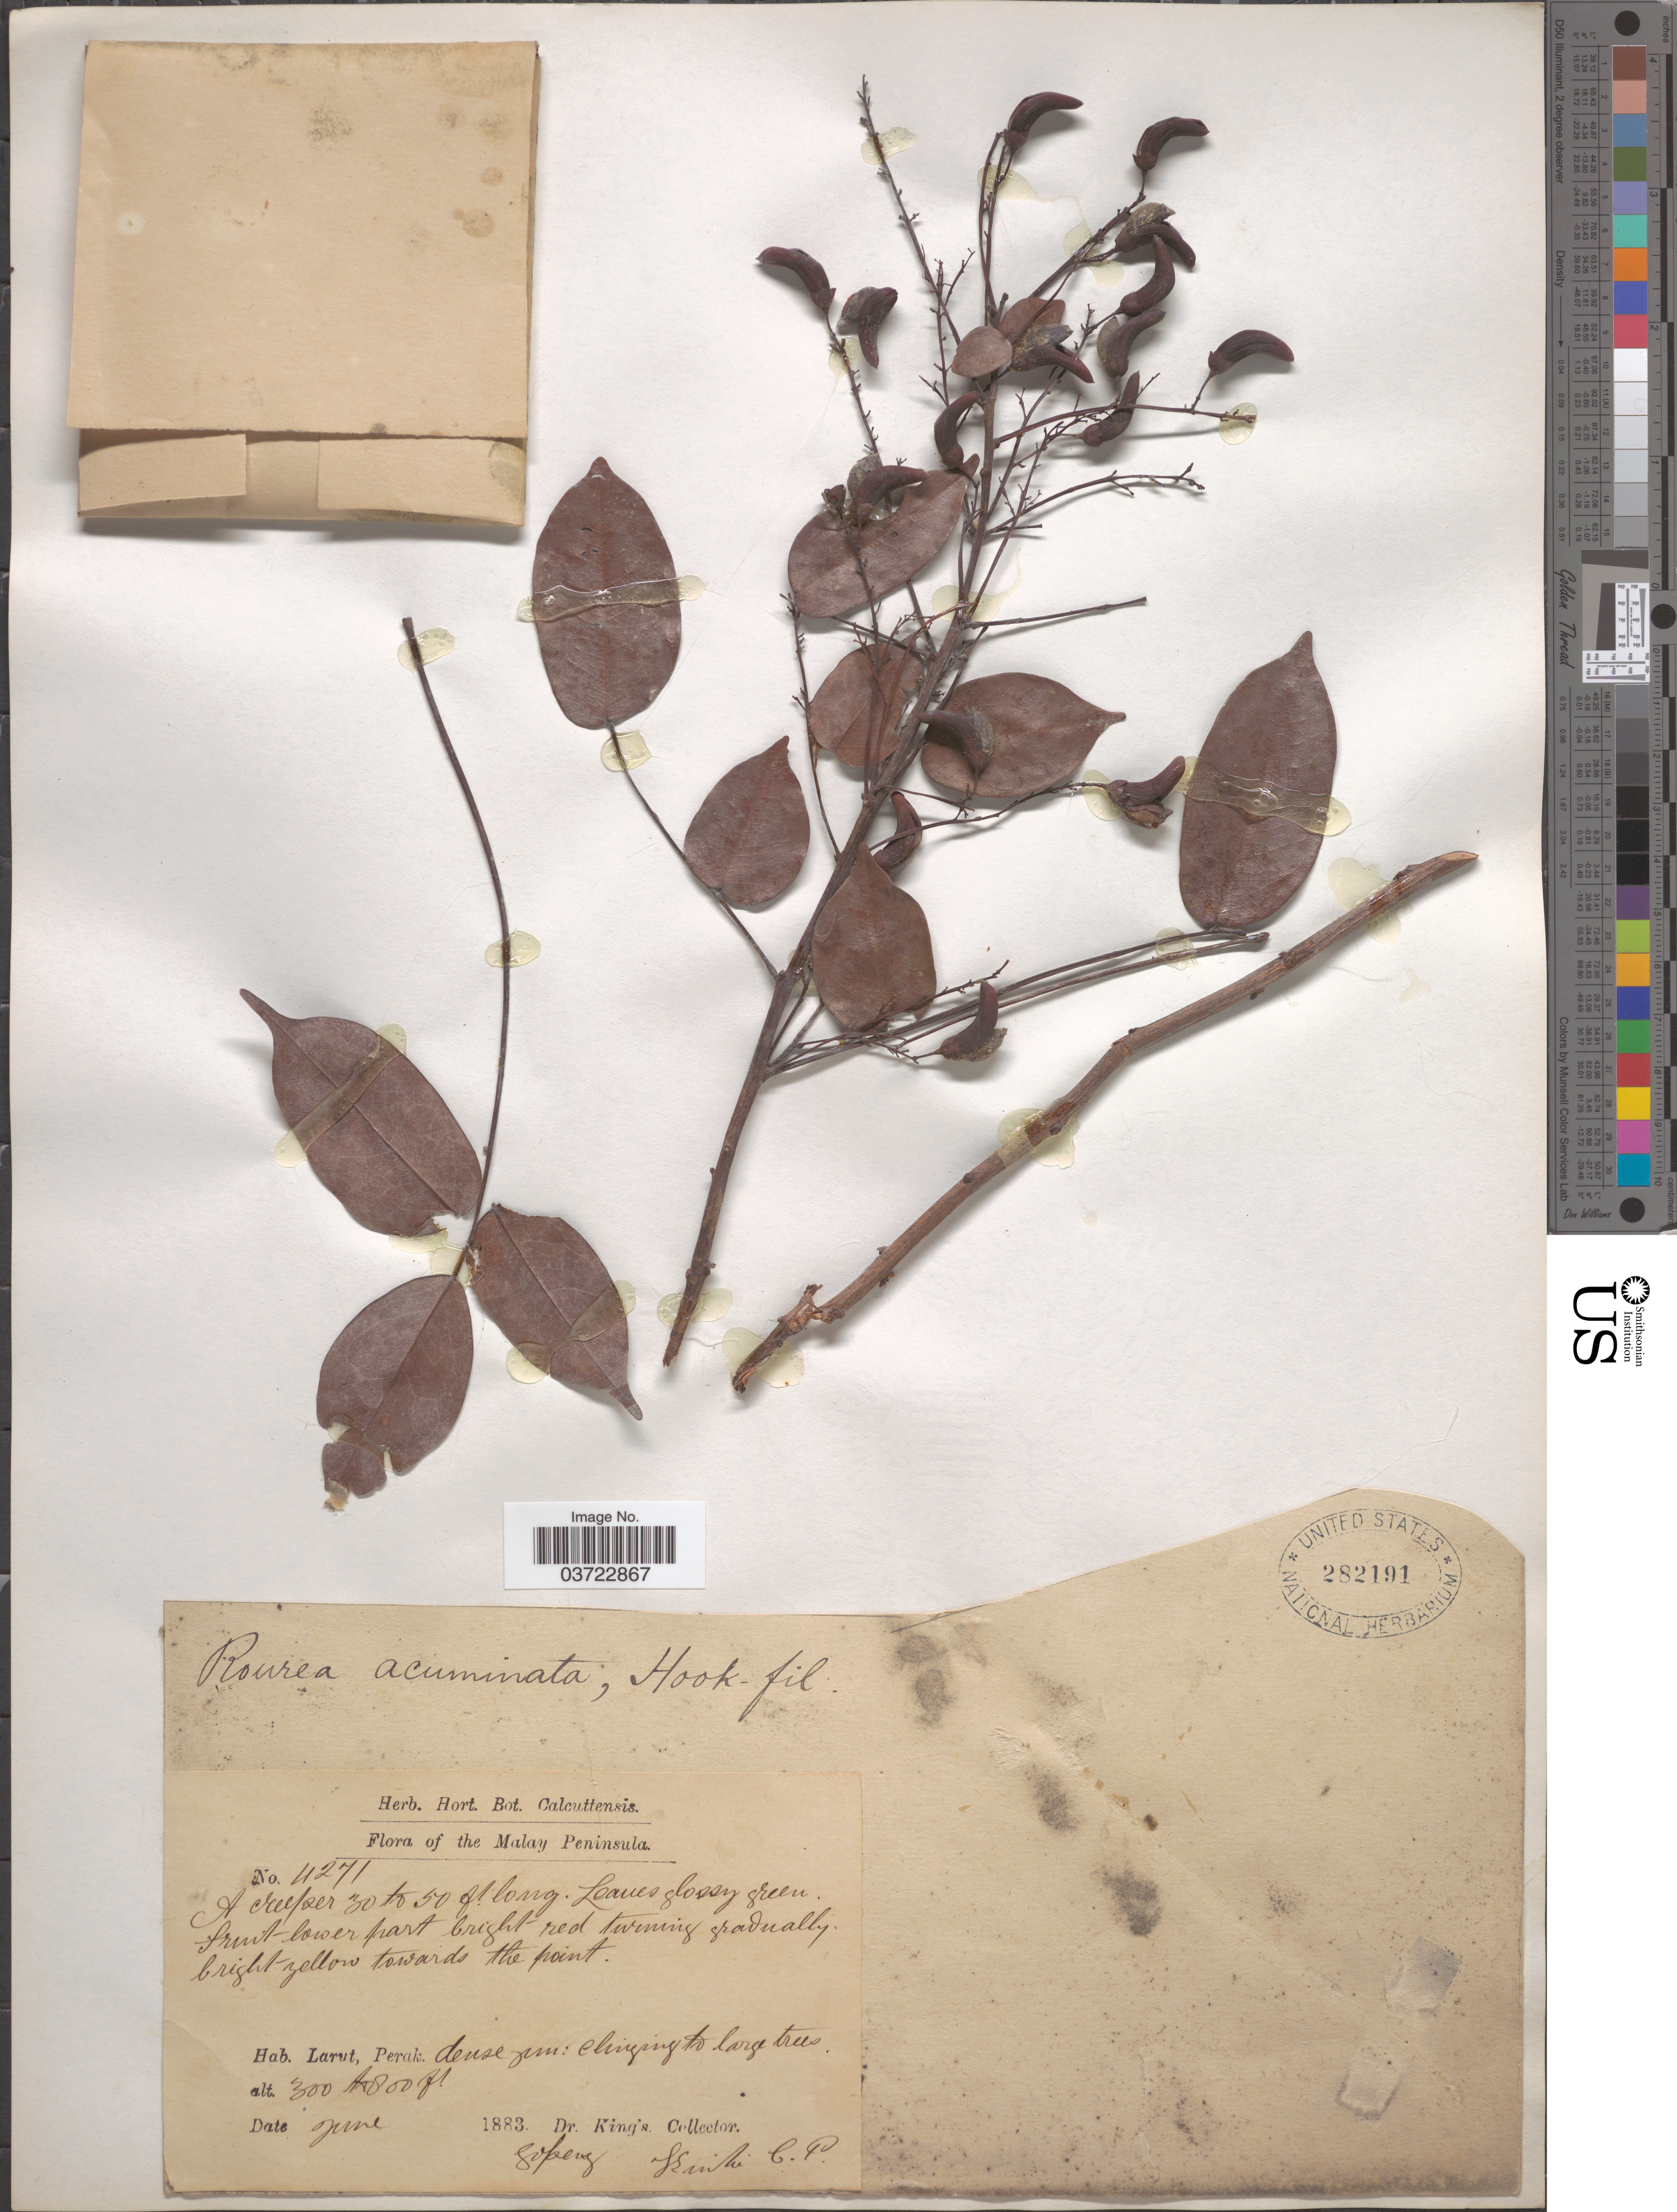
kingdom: Plantae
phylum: Tracheophyta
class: Magnoliopsida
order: Oxalidales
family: Connaraceae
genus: Rourea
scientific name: Rourea acuminata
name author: Hook. f.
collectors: Dr. King's collector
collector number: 4271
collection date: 1883-06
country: Malaysia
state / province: Perak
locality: The Malay Peninsula. Larut.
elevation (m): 91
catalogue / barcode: US 282191